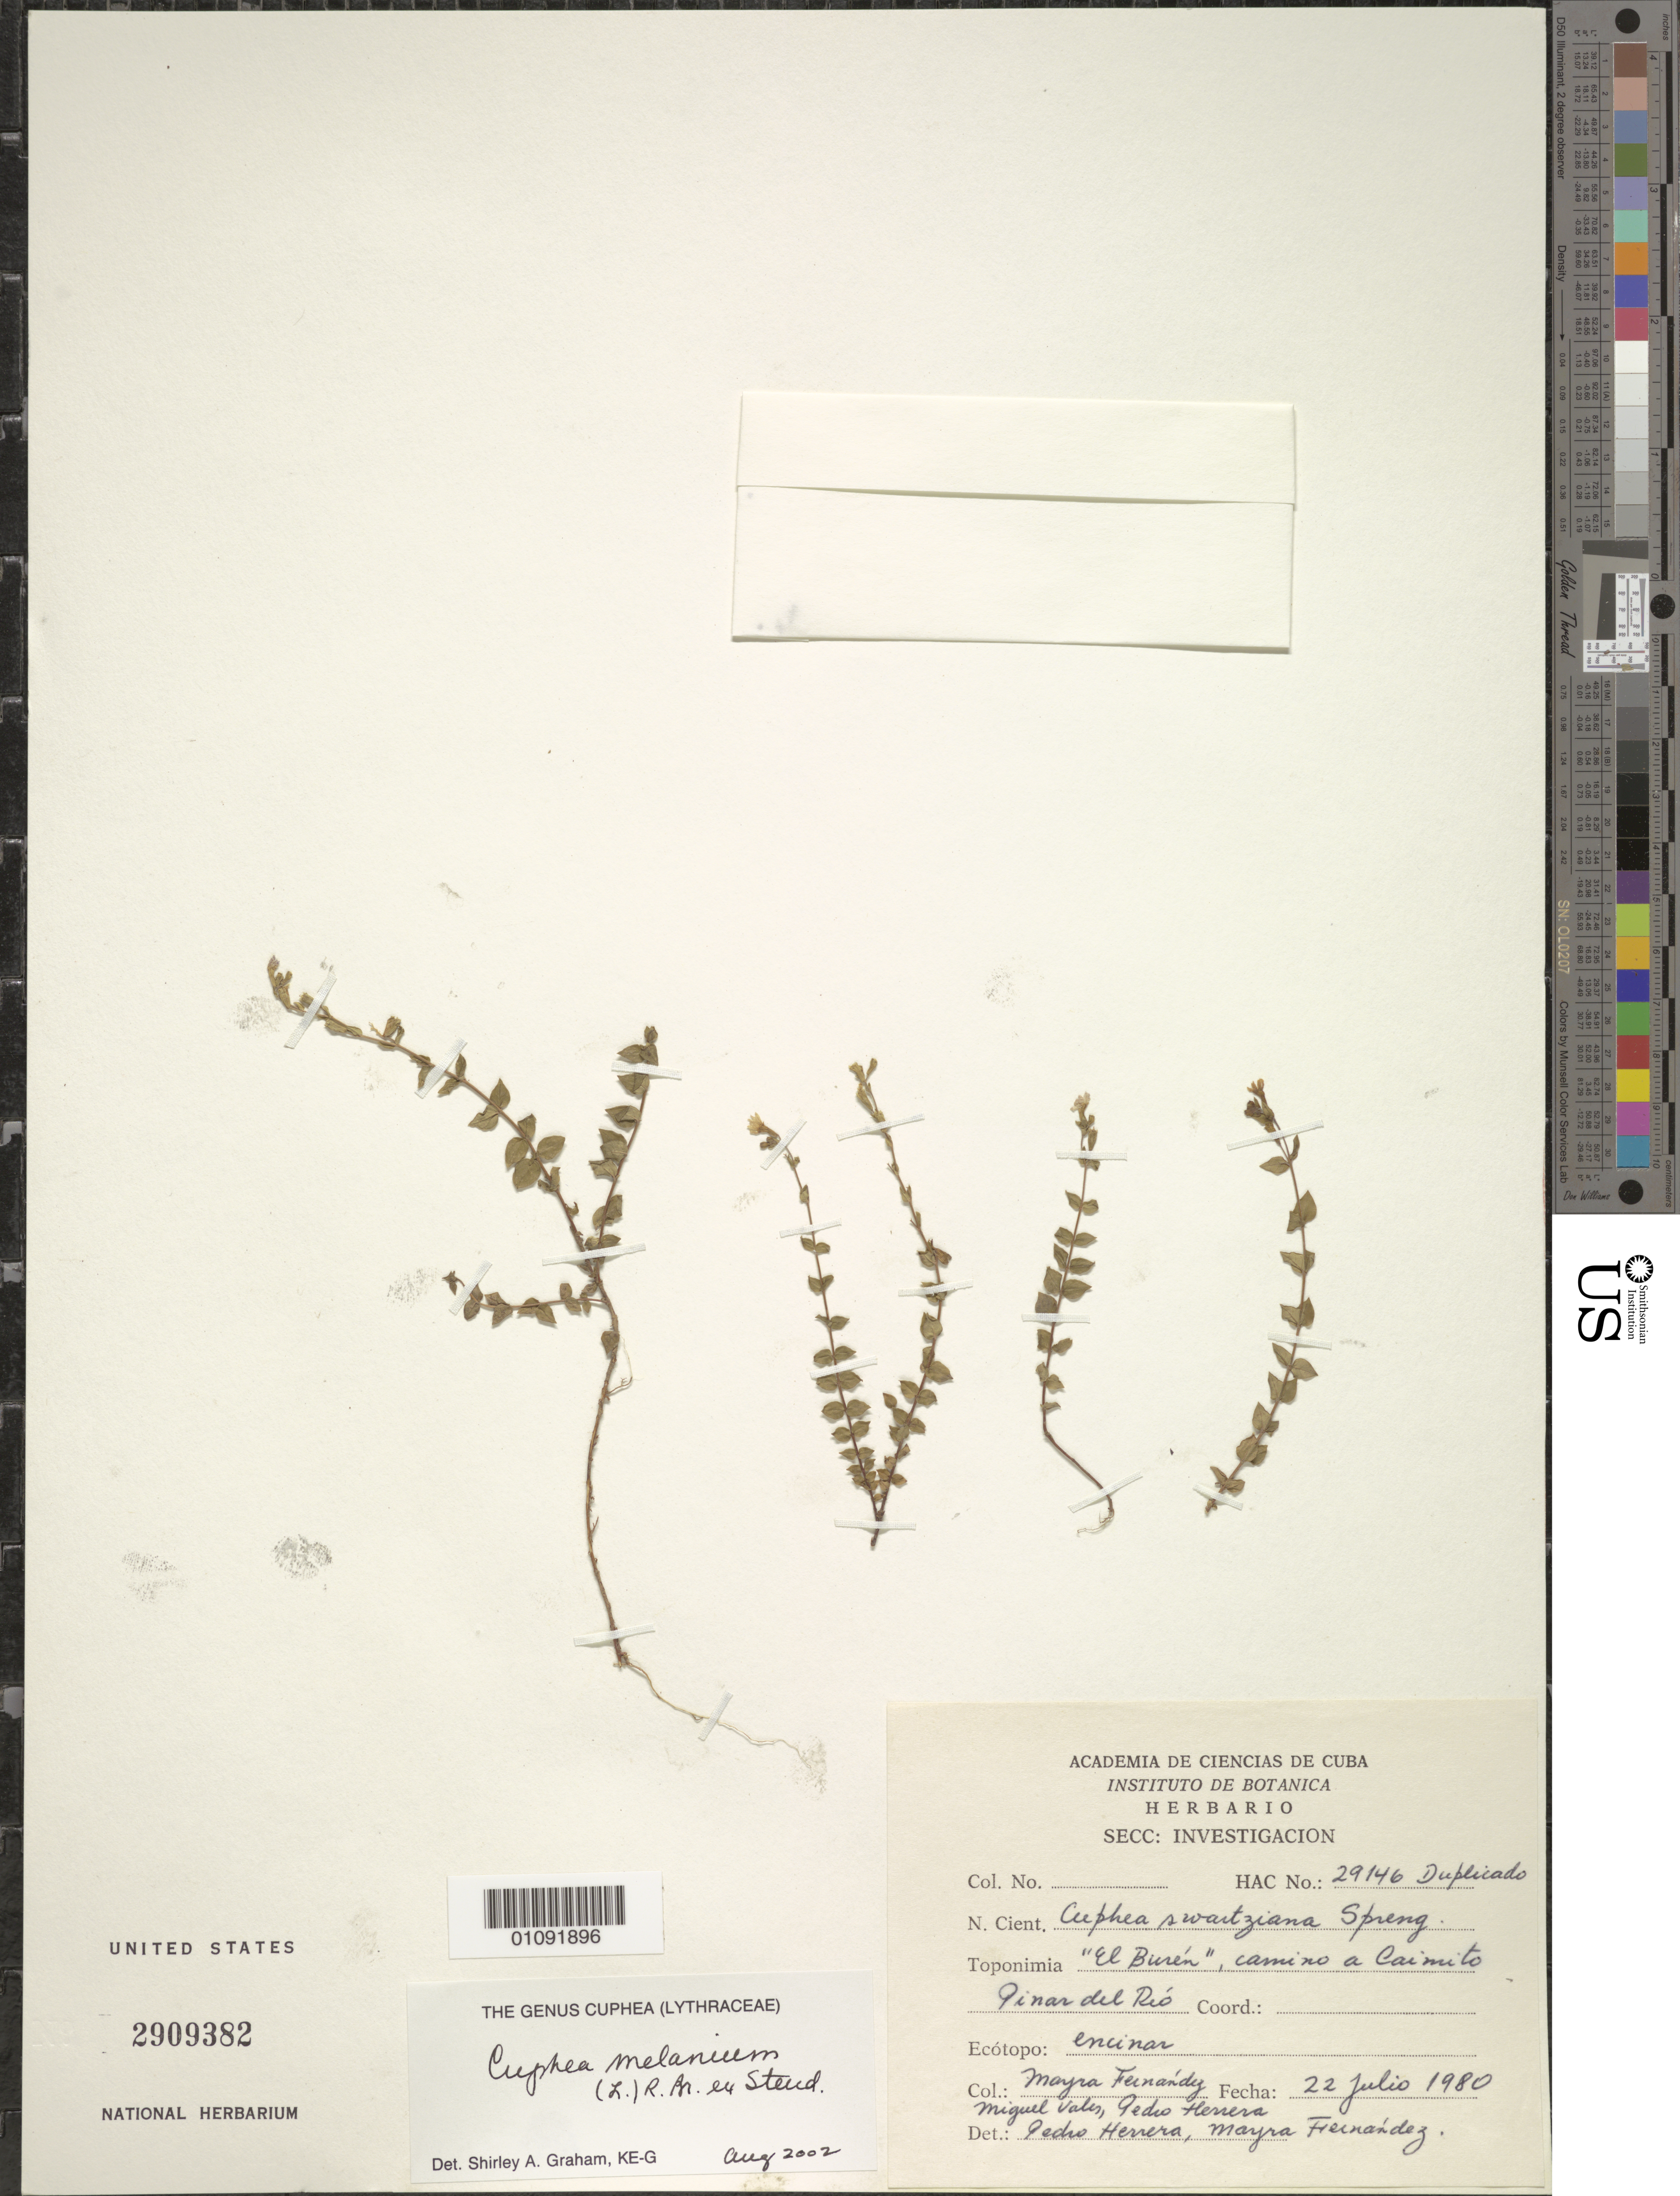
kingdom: Plantae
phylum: Tracheophyta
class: Magnoliopsida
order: Myrtales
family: Lythraceae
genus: Cuphea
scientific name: Cuphea melanium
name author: (L.) Cramer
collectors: M. Fernández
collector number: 29146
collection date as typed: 22 Jul 1980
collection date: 1980-07-22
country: Cuba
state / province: Pinar del Rio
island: Cuba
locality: Pinar del Rio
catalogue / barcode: US 2909382